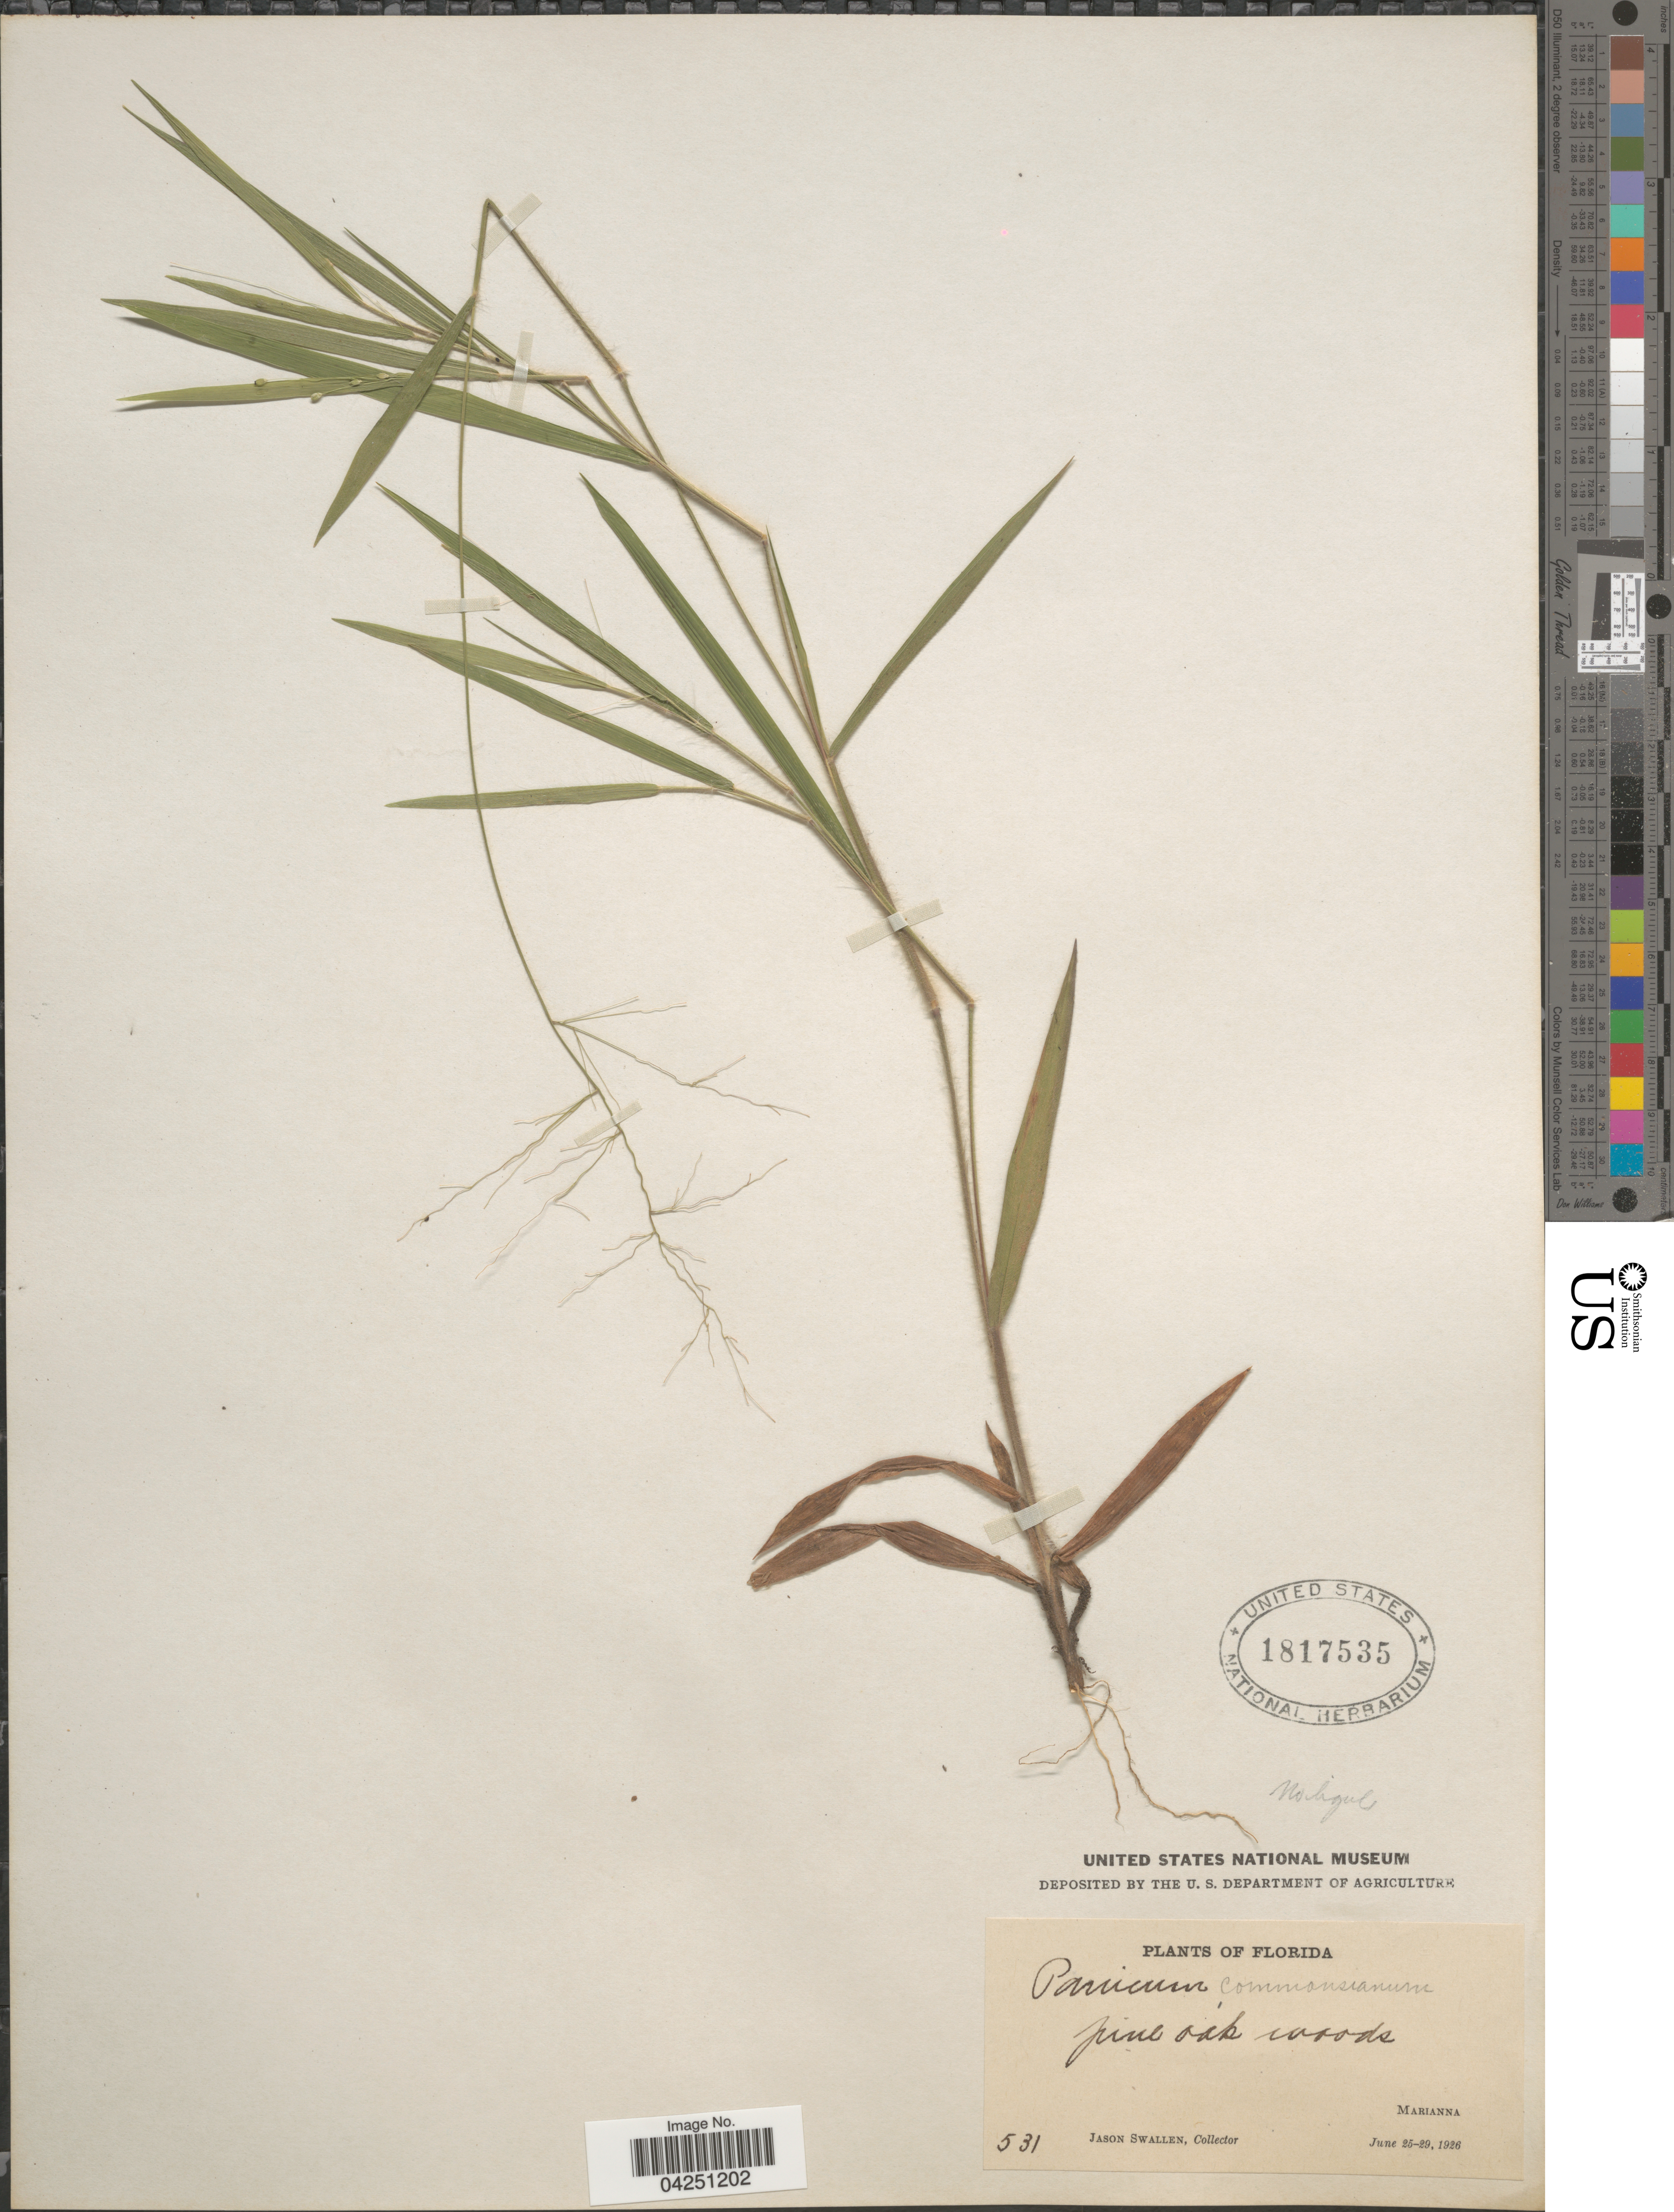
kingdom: Plantae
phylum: Tracheophyta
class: Liliopsida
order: Poales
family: Poaceae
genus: Dichanthelium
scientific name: Dichanthelium acuminatum var. acuminatum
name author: (Sw.) Gould & C.A. Clark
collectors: J. R. Swallen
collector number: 531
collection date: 1926-06-25/1926-06-29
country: United States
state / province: Florida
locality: Marianna.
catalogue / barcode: US 1817535